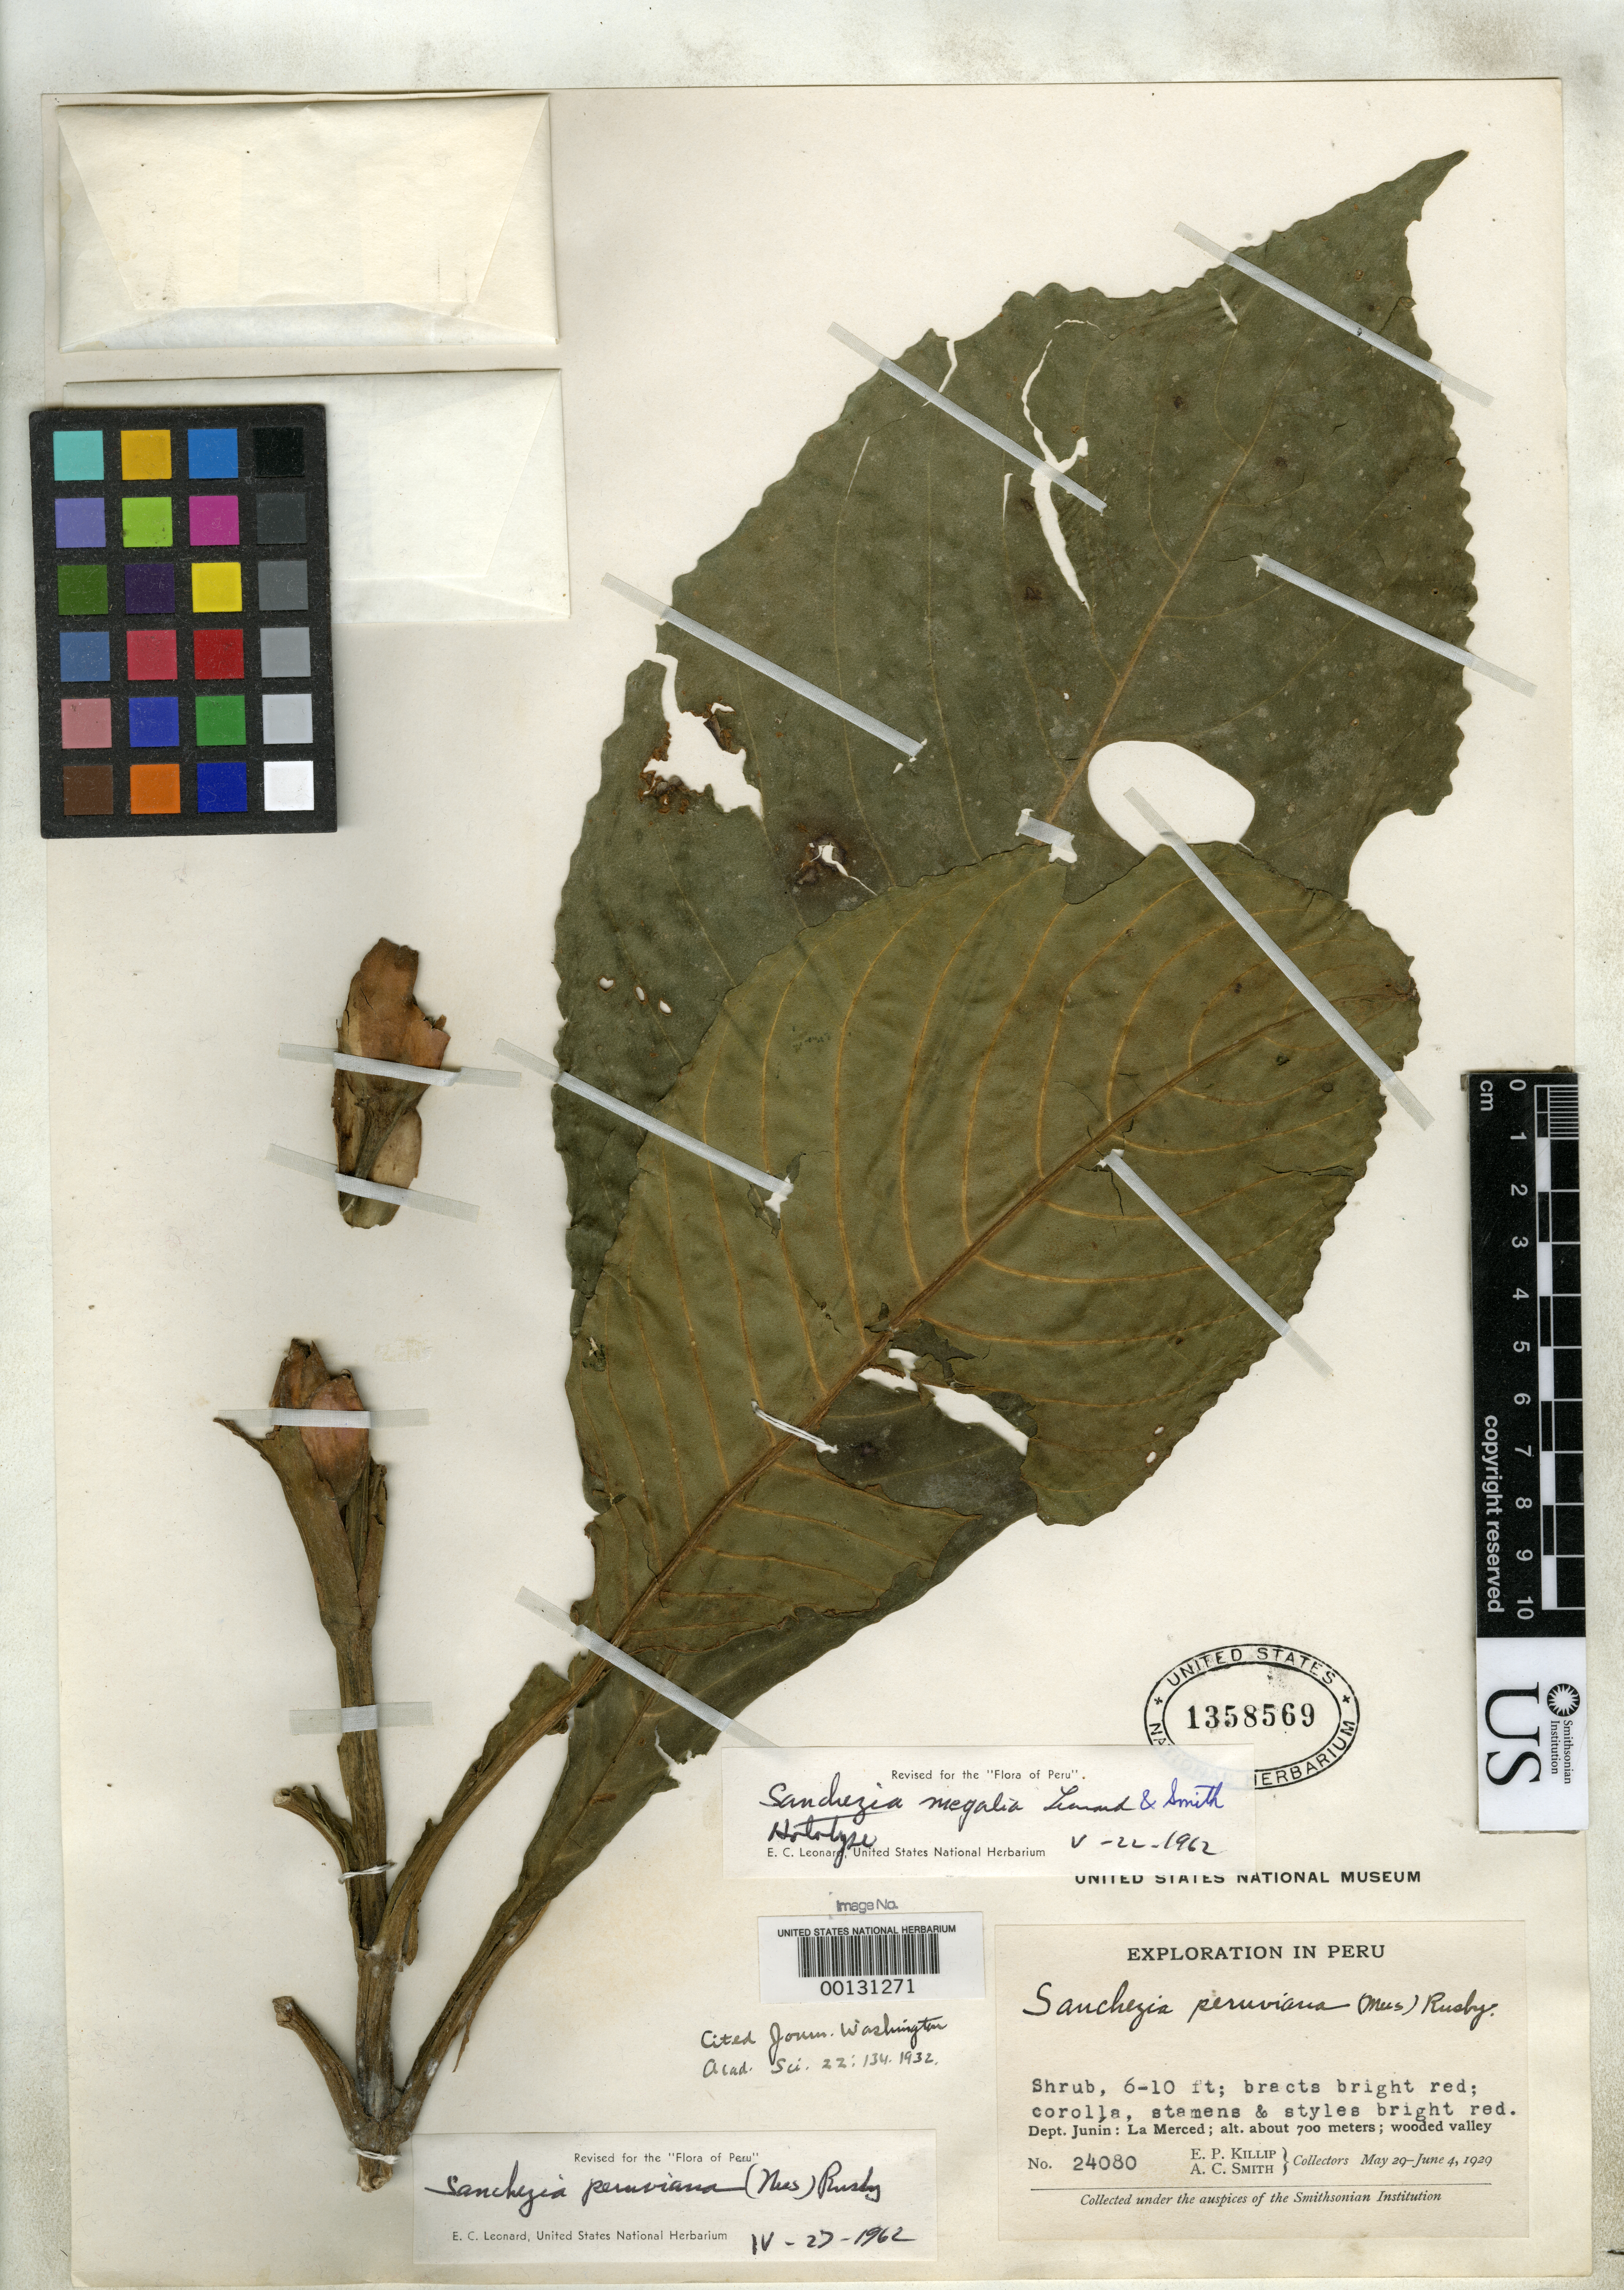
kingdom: Plantae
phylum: Tracheophyta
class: Magnoliopsida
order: Lamiales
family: Acanthaceae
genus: Sanchezia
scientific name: Sanchezia megalia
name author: Leonard & L.B. Sm.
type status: Holotype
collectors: E. P. Killip & A. C. Smith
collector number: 24080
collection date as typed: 29 May 1929 to 04 Jun 1929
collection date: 1929-05-29/1929-06-04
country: Peru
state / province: Junín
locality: La Merced.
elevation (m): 700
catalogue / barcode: US 1358569